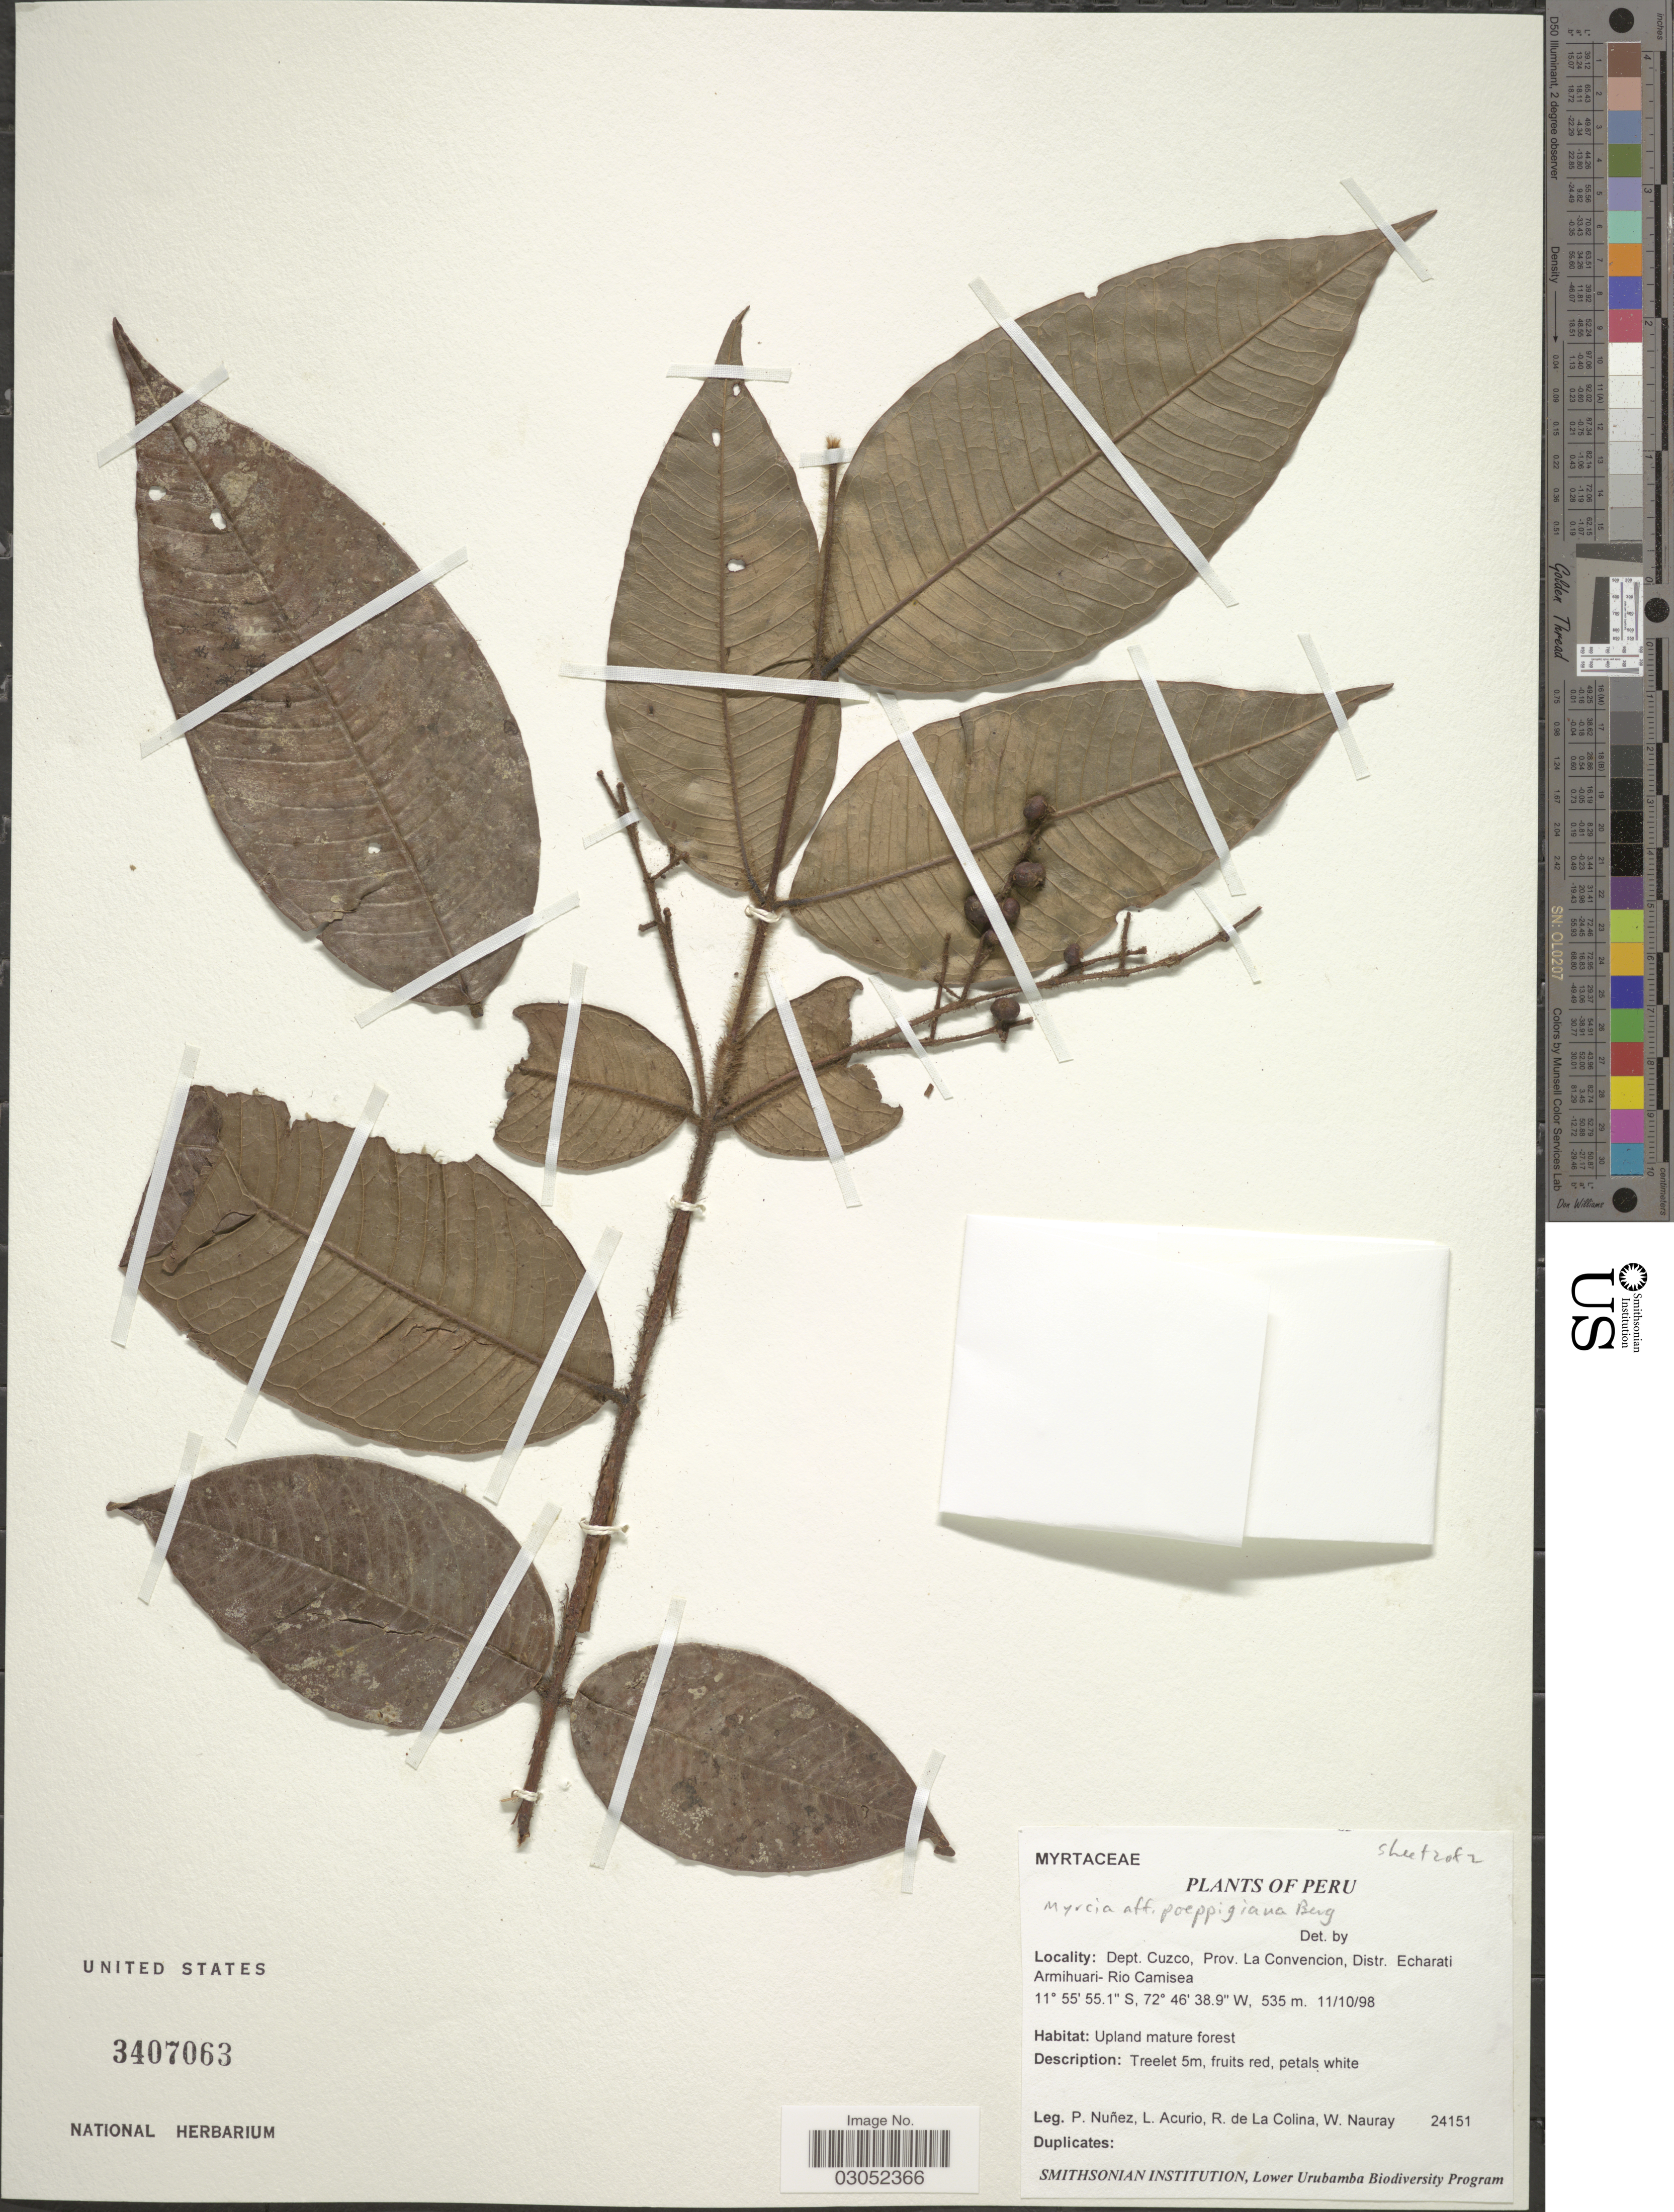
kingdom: Plantae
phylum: Tracheophyta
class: Magnoliopsida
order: Myrtales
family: Myrtaceae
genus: Myrcia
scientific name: Myrcia poeppigiana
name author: O. Berg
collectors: P. Nuñez V., L. Acurio, R. Colina & W. Nauray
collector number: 24151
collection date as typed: Transcribed d/m/y: 11/10/98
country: Peru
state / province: Cusco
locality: Dept. Cuzco, Prov. La Convencion, Distr. Echarati Armihuari- Rio Camisea.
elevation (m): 535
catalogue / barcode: US 3407063